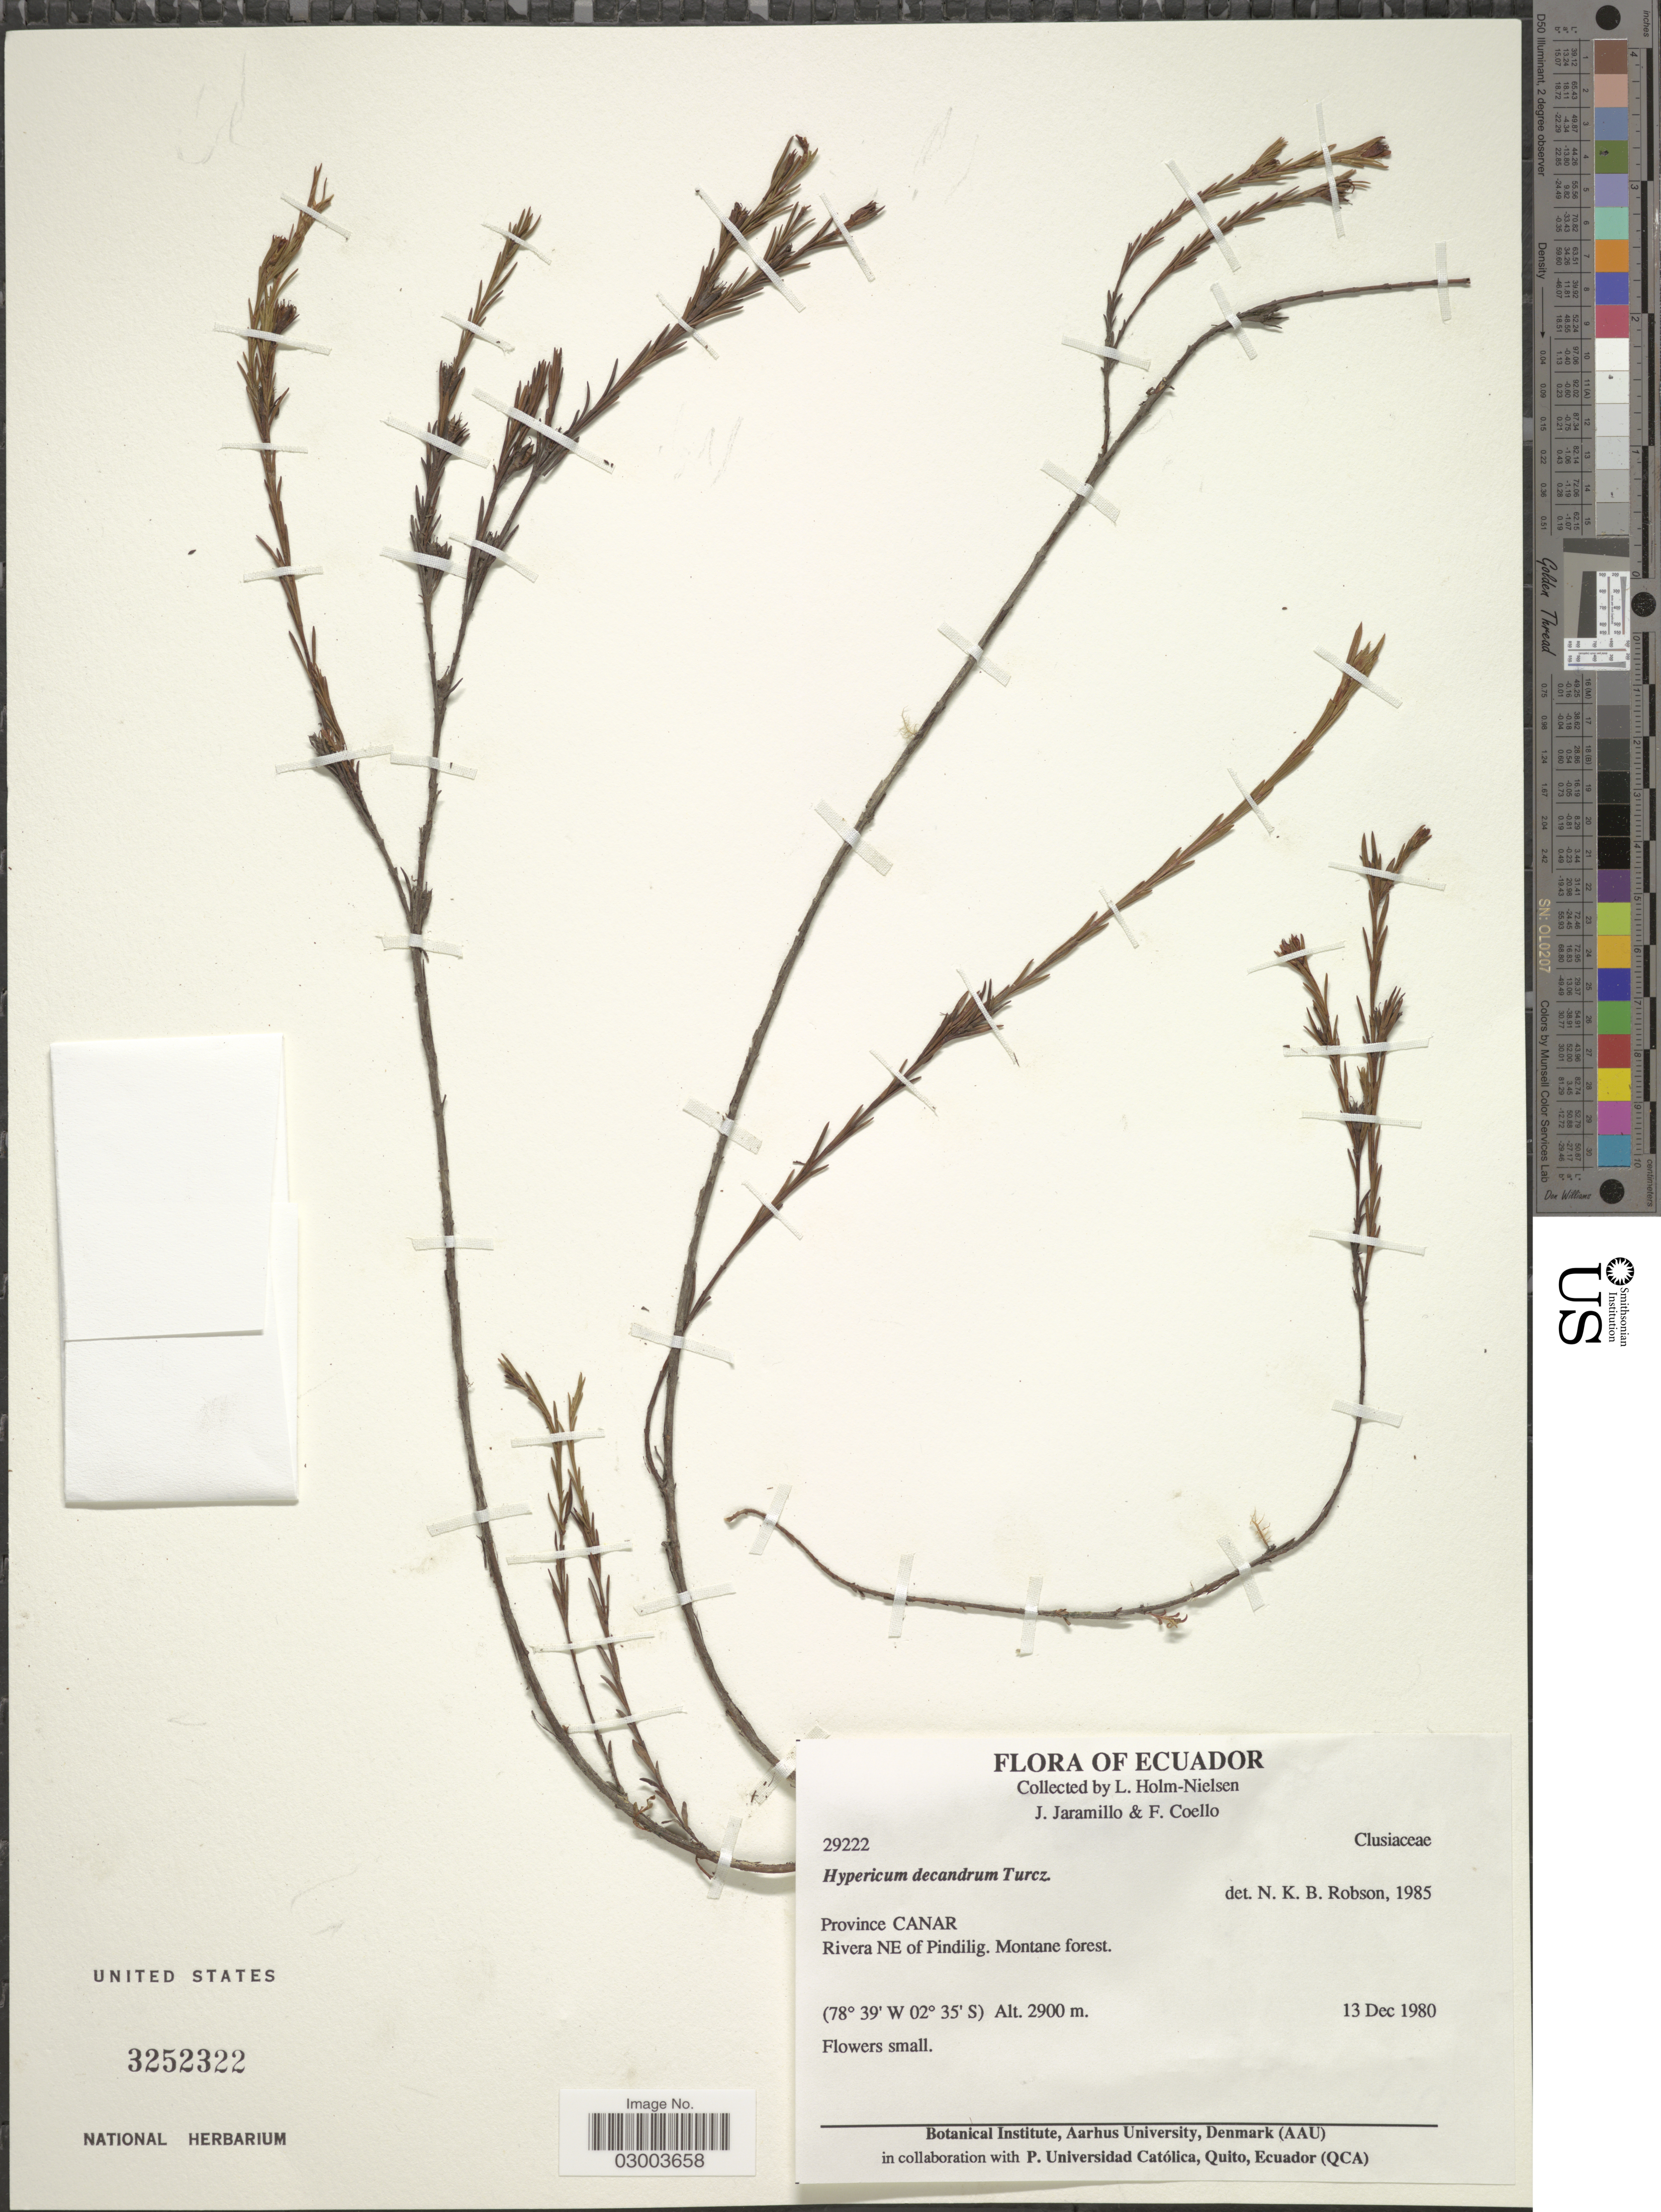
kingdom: Plantae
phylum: Tracheophyta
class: Magnoliopsida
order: Malpighiales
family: Hypericaceae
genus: Hypericum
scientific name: Hypericum decandrum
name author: Turcz.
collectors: L. Holm-Nielsen, J. Jaramillo & F. Coello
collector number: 29222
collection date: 1980-12-13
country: Ecuador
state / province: Cañar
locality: Rivera NE of Pindilig.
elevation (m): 2900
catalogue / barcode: US 3252322